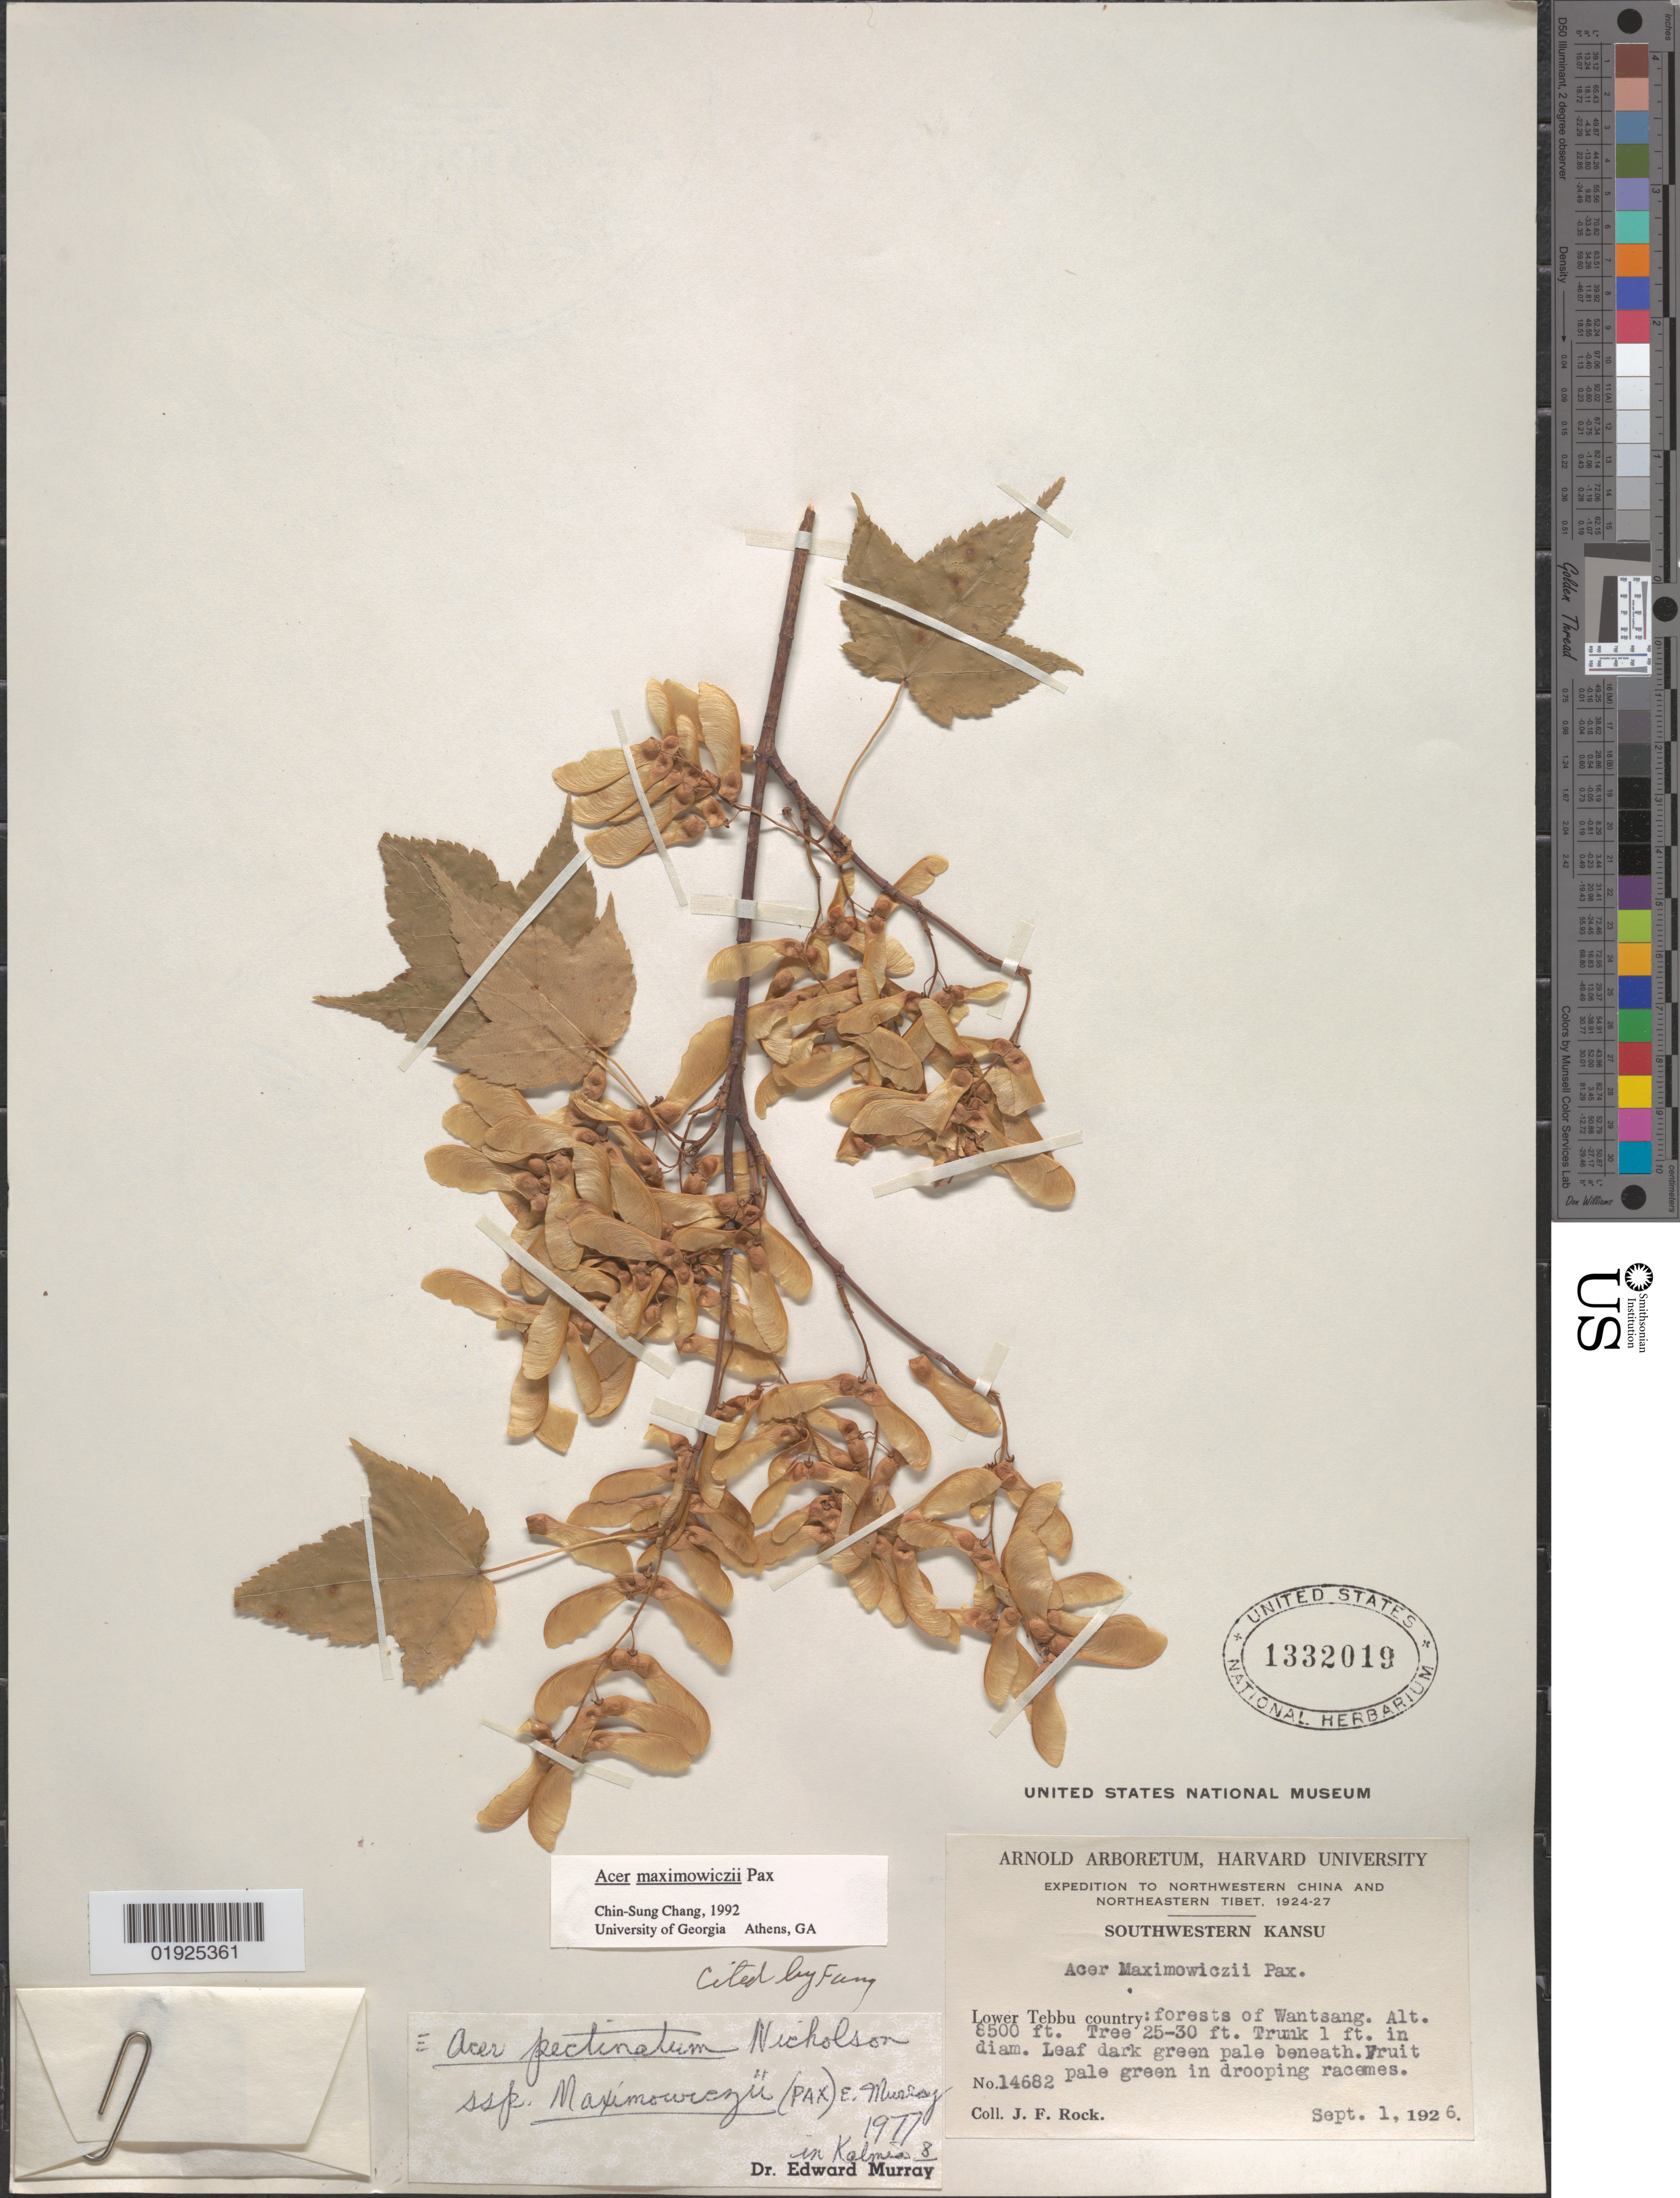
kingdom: Plantae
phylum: Tracheophyta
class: Magnoliopsida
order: Sapindales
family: Sapindaceae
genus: Acer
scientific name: Acer pectinatum subsp. maximowiczii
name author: (Pax) A.E. Murray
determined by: Murray, Edward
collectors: J. F. Rock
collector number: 14682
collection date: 1926-09-01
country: China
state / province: Gansu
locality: Southwestern Kansu [Gansu]. Lower Tebbu country; forests of Wantsang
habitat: Forest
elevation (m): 2591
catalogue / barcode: US 1332019